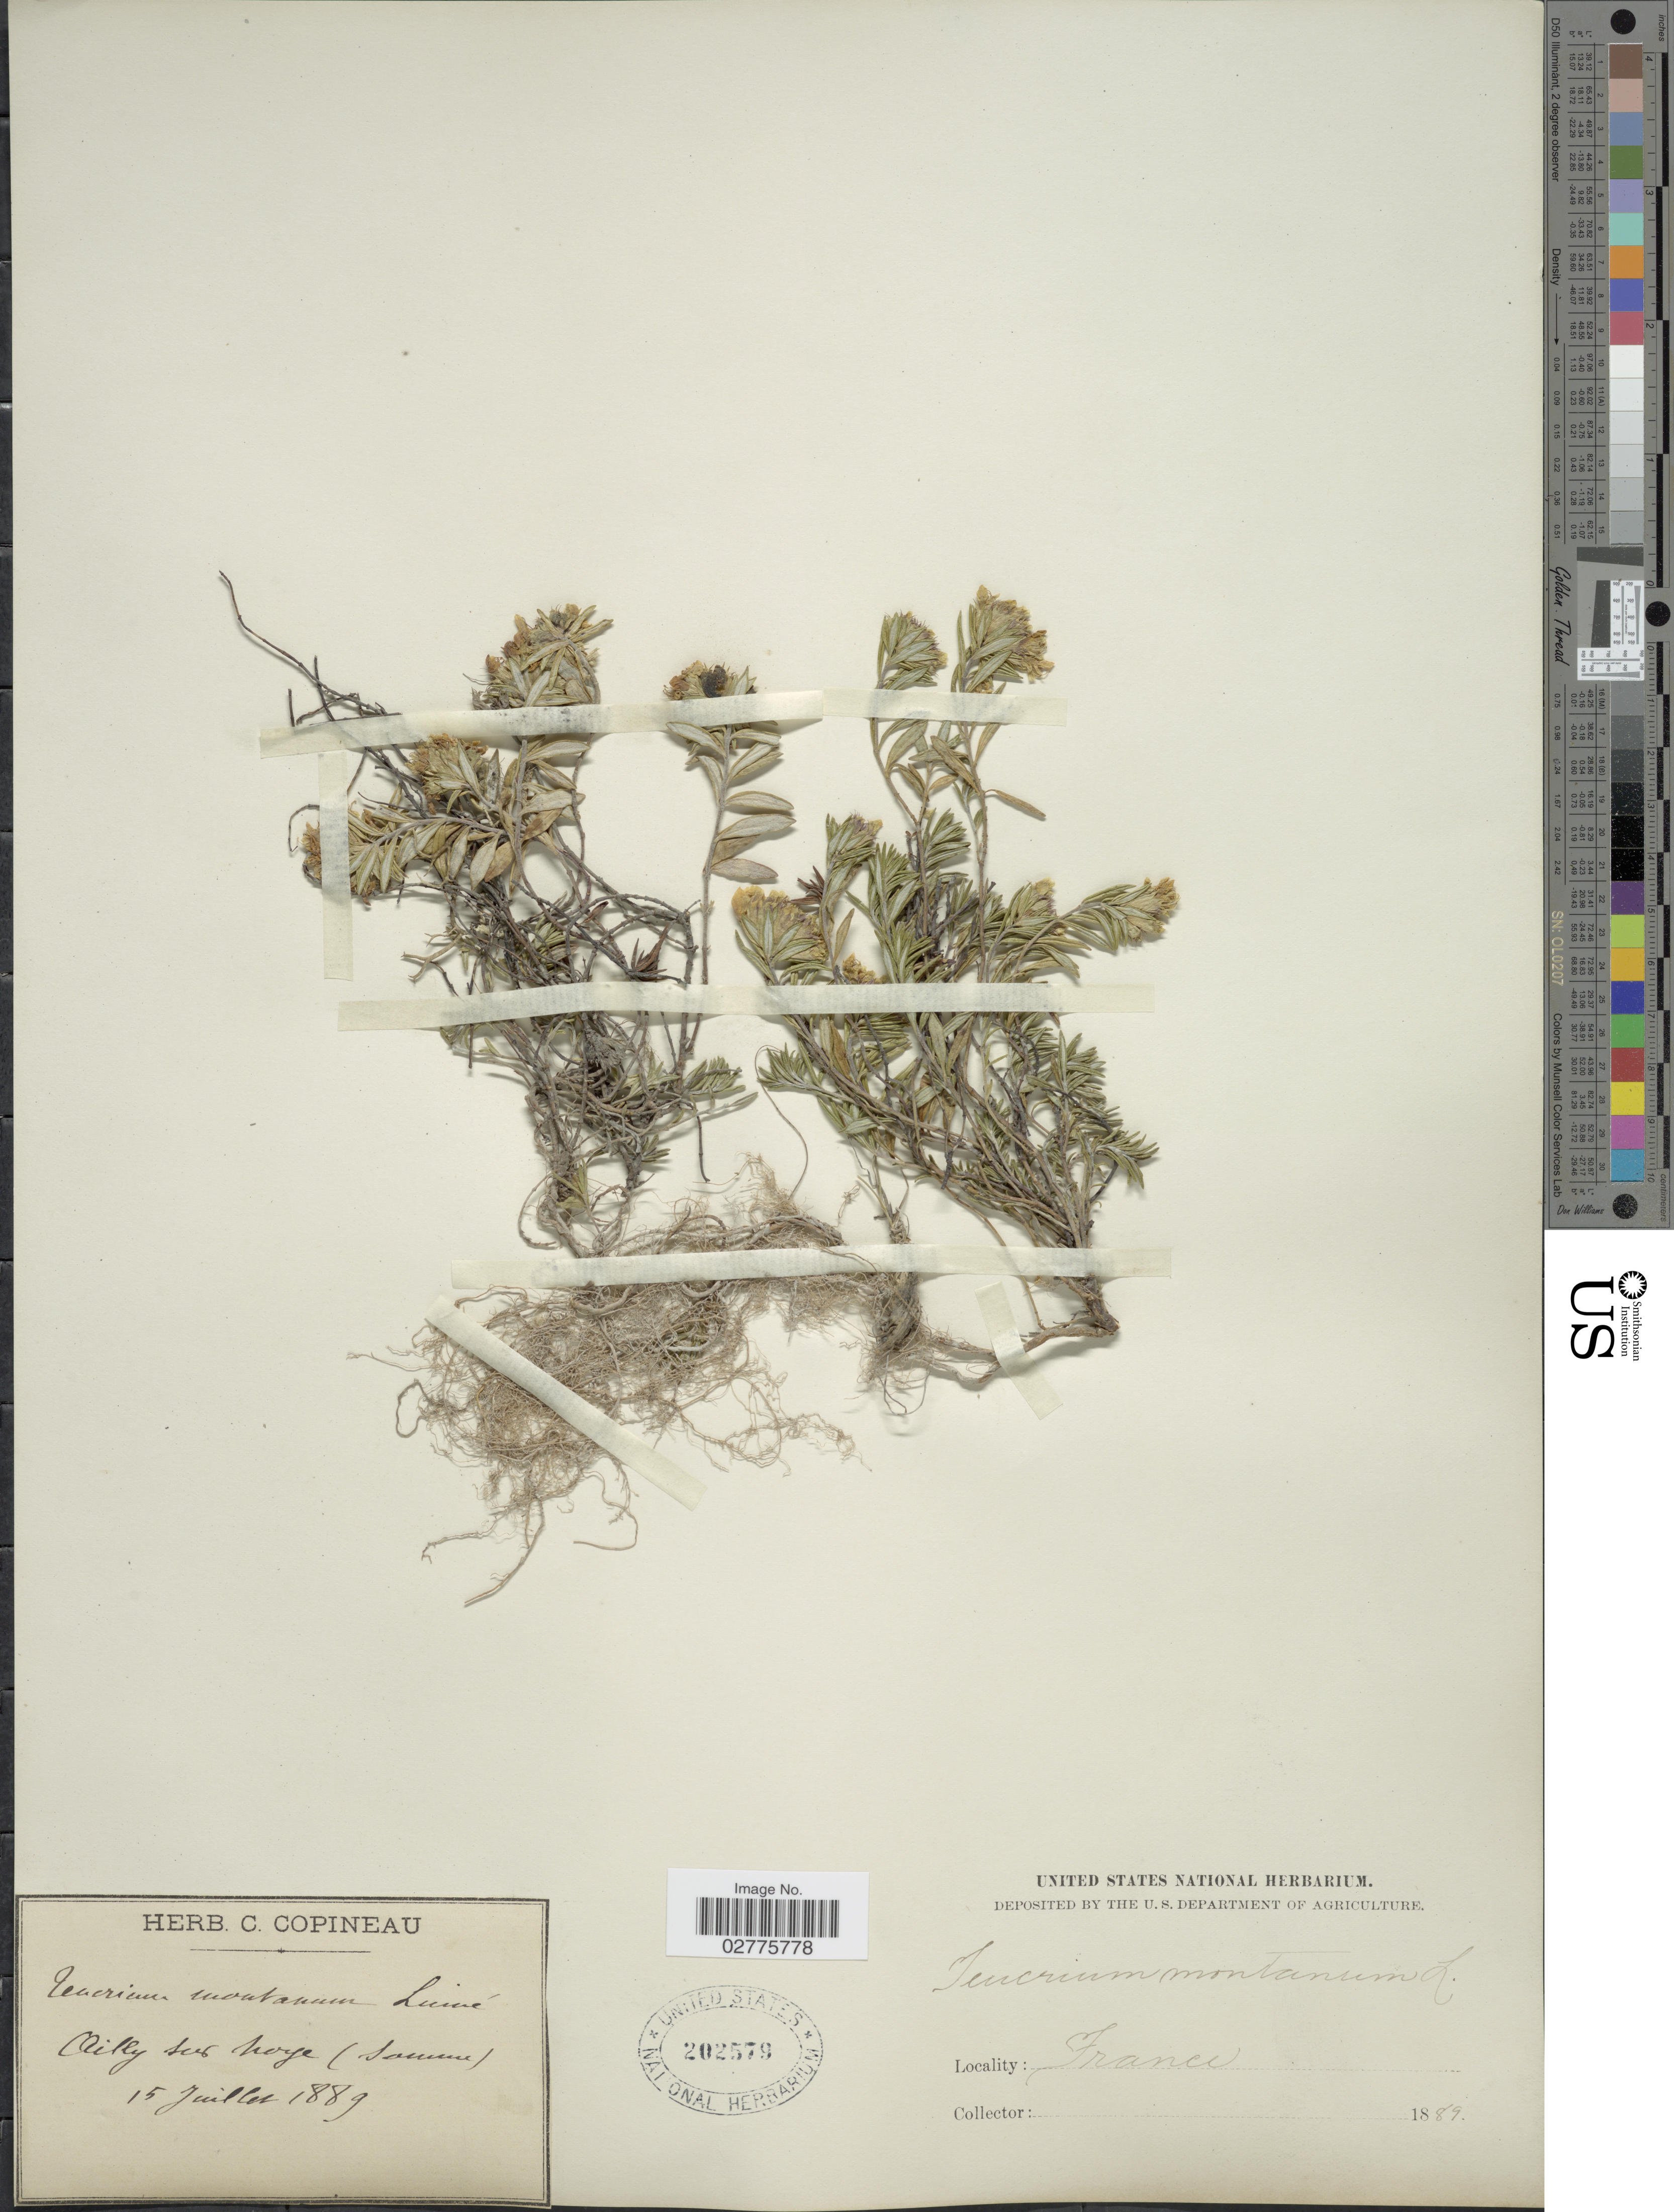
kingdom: Plantae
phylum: Tracheophyta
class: Magnoliopsida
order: Lamiales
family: Lamiaceae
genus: Teucrium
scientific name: Teucrium montanum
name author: L.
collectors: ex herb. C. Copineau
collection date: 1889-07-15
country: France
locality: Ailly sur noye (Somme).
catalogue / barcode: US 202579